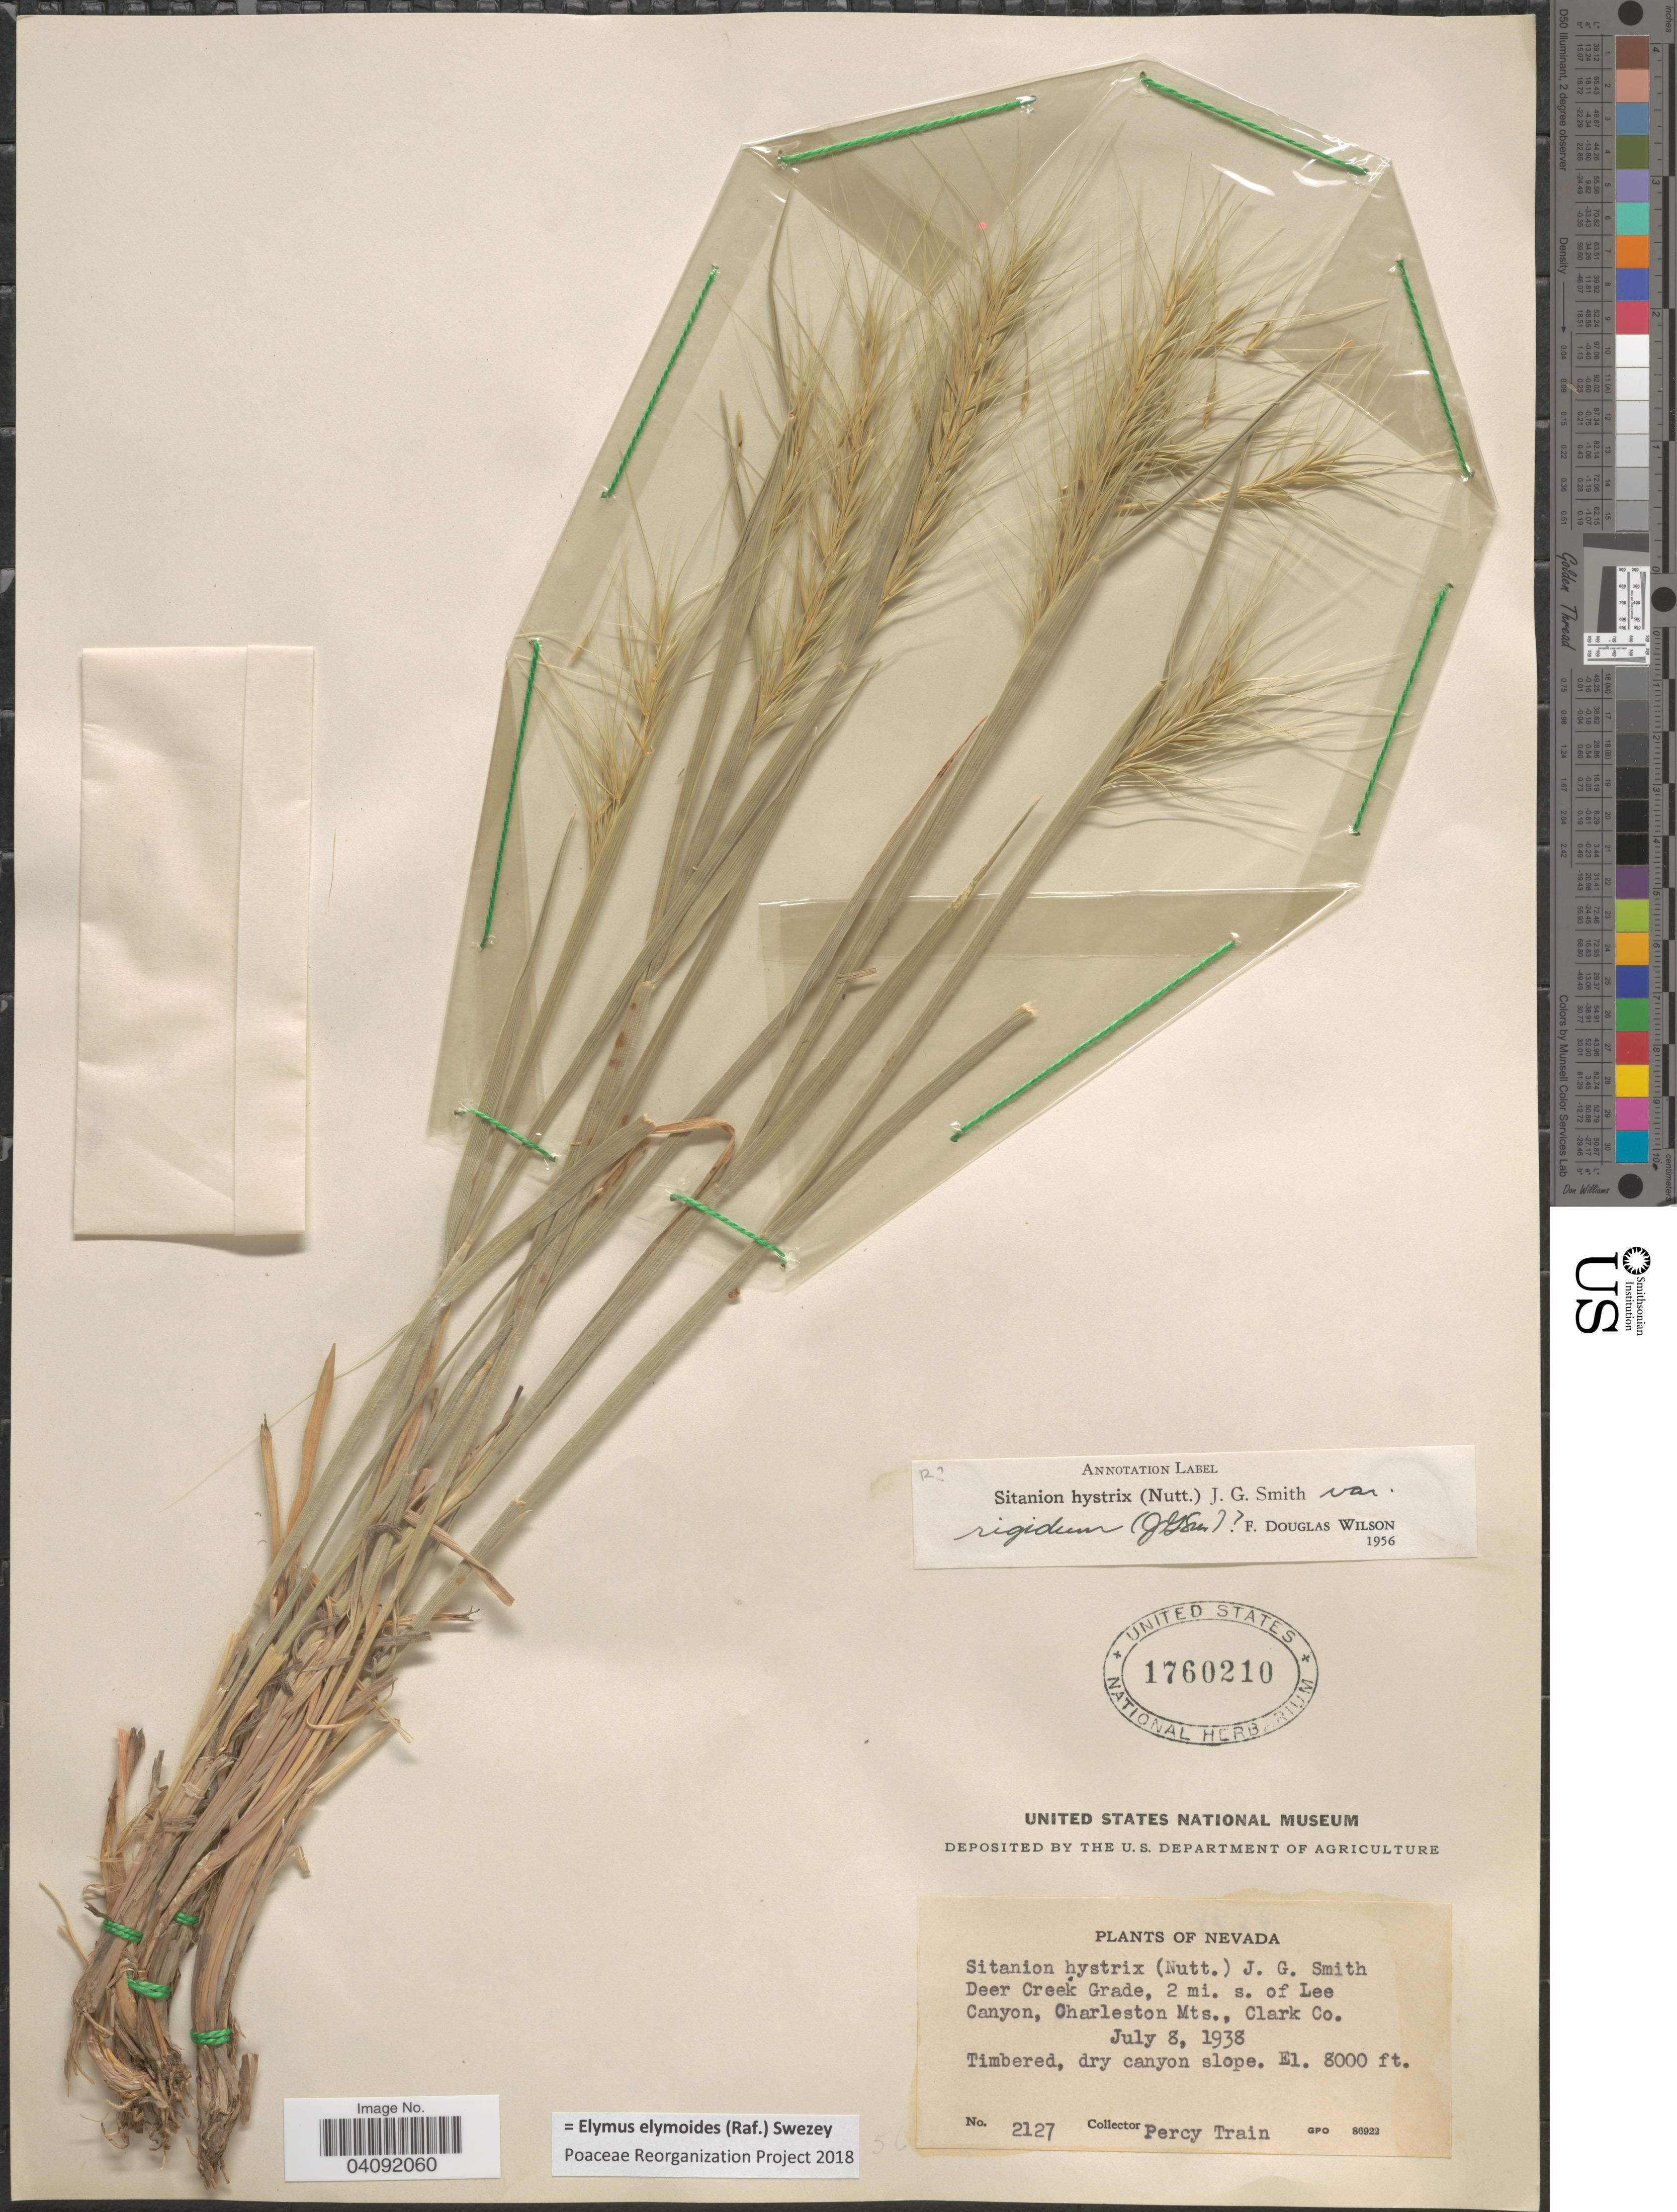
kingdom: Plantae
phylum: Tracheophyta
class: Liliopsida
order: Poales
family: Poaceae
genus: Elymus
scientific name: Elymus elymoides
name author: (Raf.) Swezey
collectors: P. Train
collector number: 2127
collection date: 1938-07-08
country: United States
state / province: Nevada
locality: Deer Creek Grade, 2 mi. s. of Lee Canyon, Charleston Mts., Clark Co.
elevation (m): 2438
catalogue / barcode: US 1760210